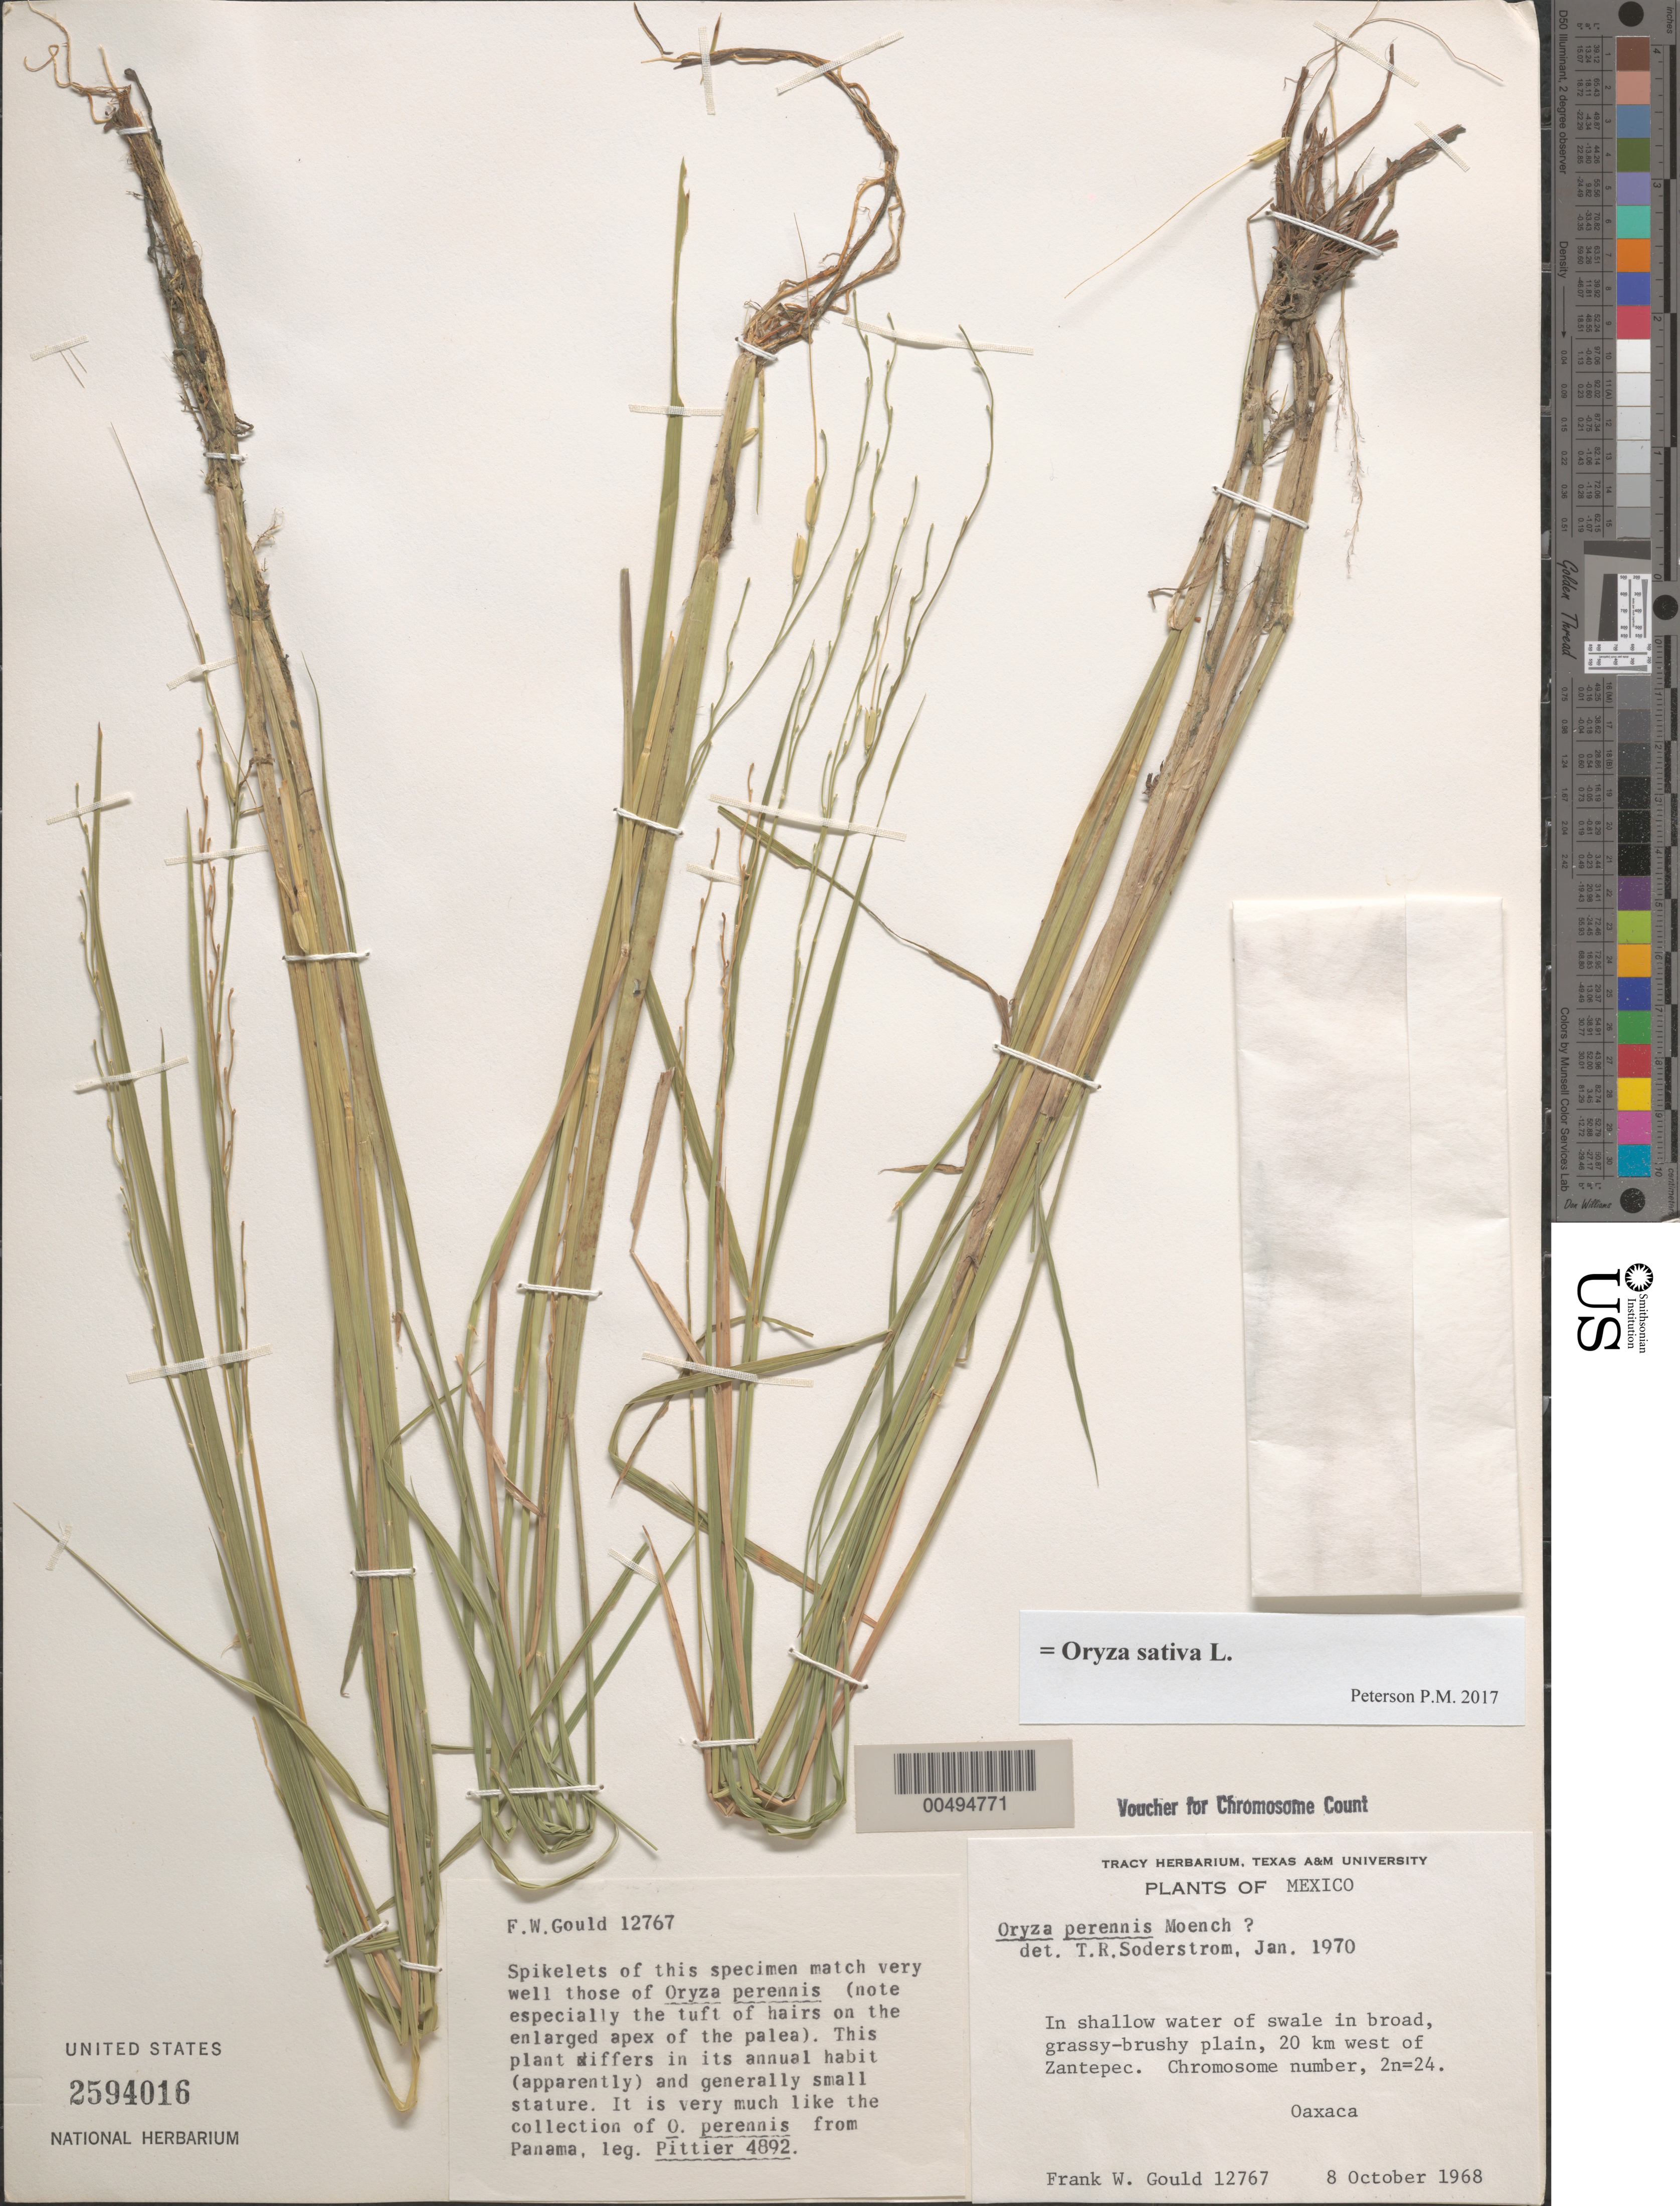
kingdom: Plantae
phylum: Tracheophyta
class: Liliopsida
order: Poales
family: Poaceae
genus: Oryza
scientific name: Oryza sativa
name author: L.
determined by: Poaceae Reorganization Project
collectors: F. W. Gould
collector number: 12767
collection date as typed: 8 Oct 1968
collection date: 1968-10-08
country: Mexico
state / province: Oaxaca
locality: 20 km W of Zantepec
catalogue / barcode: US 2594016